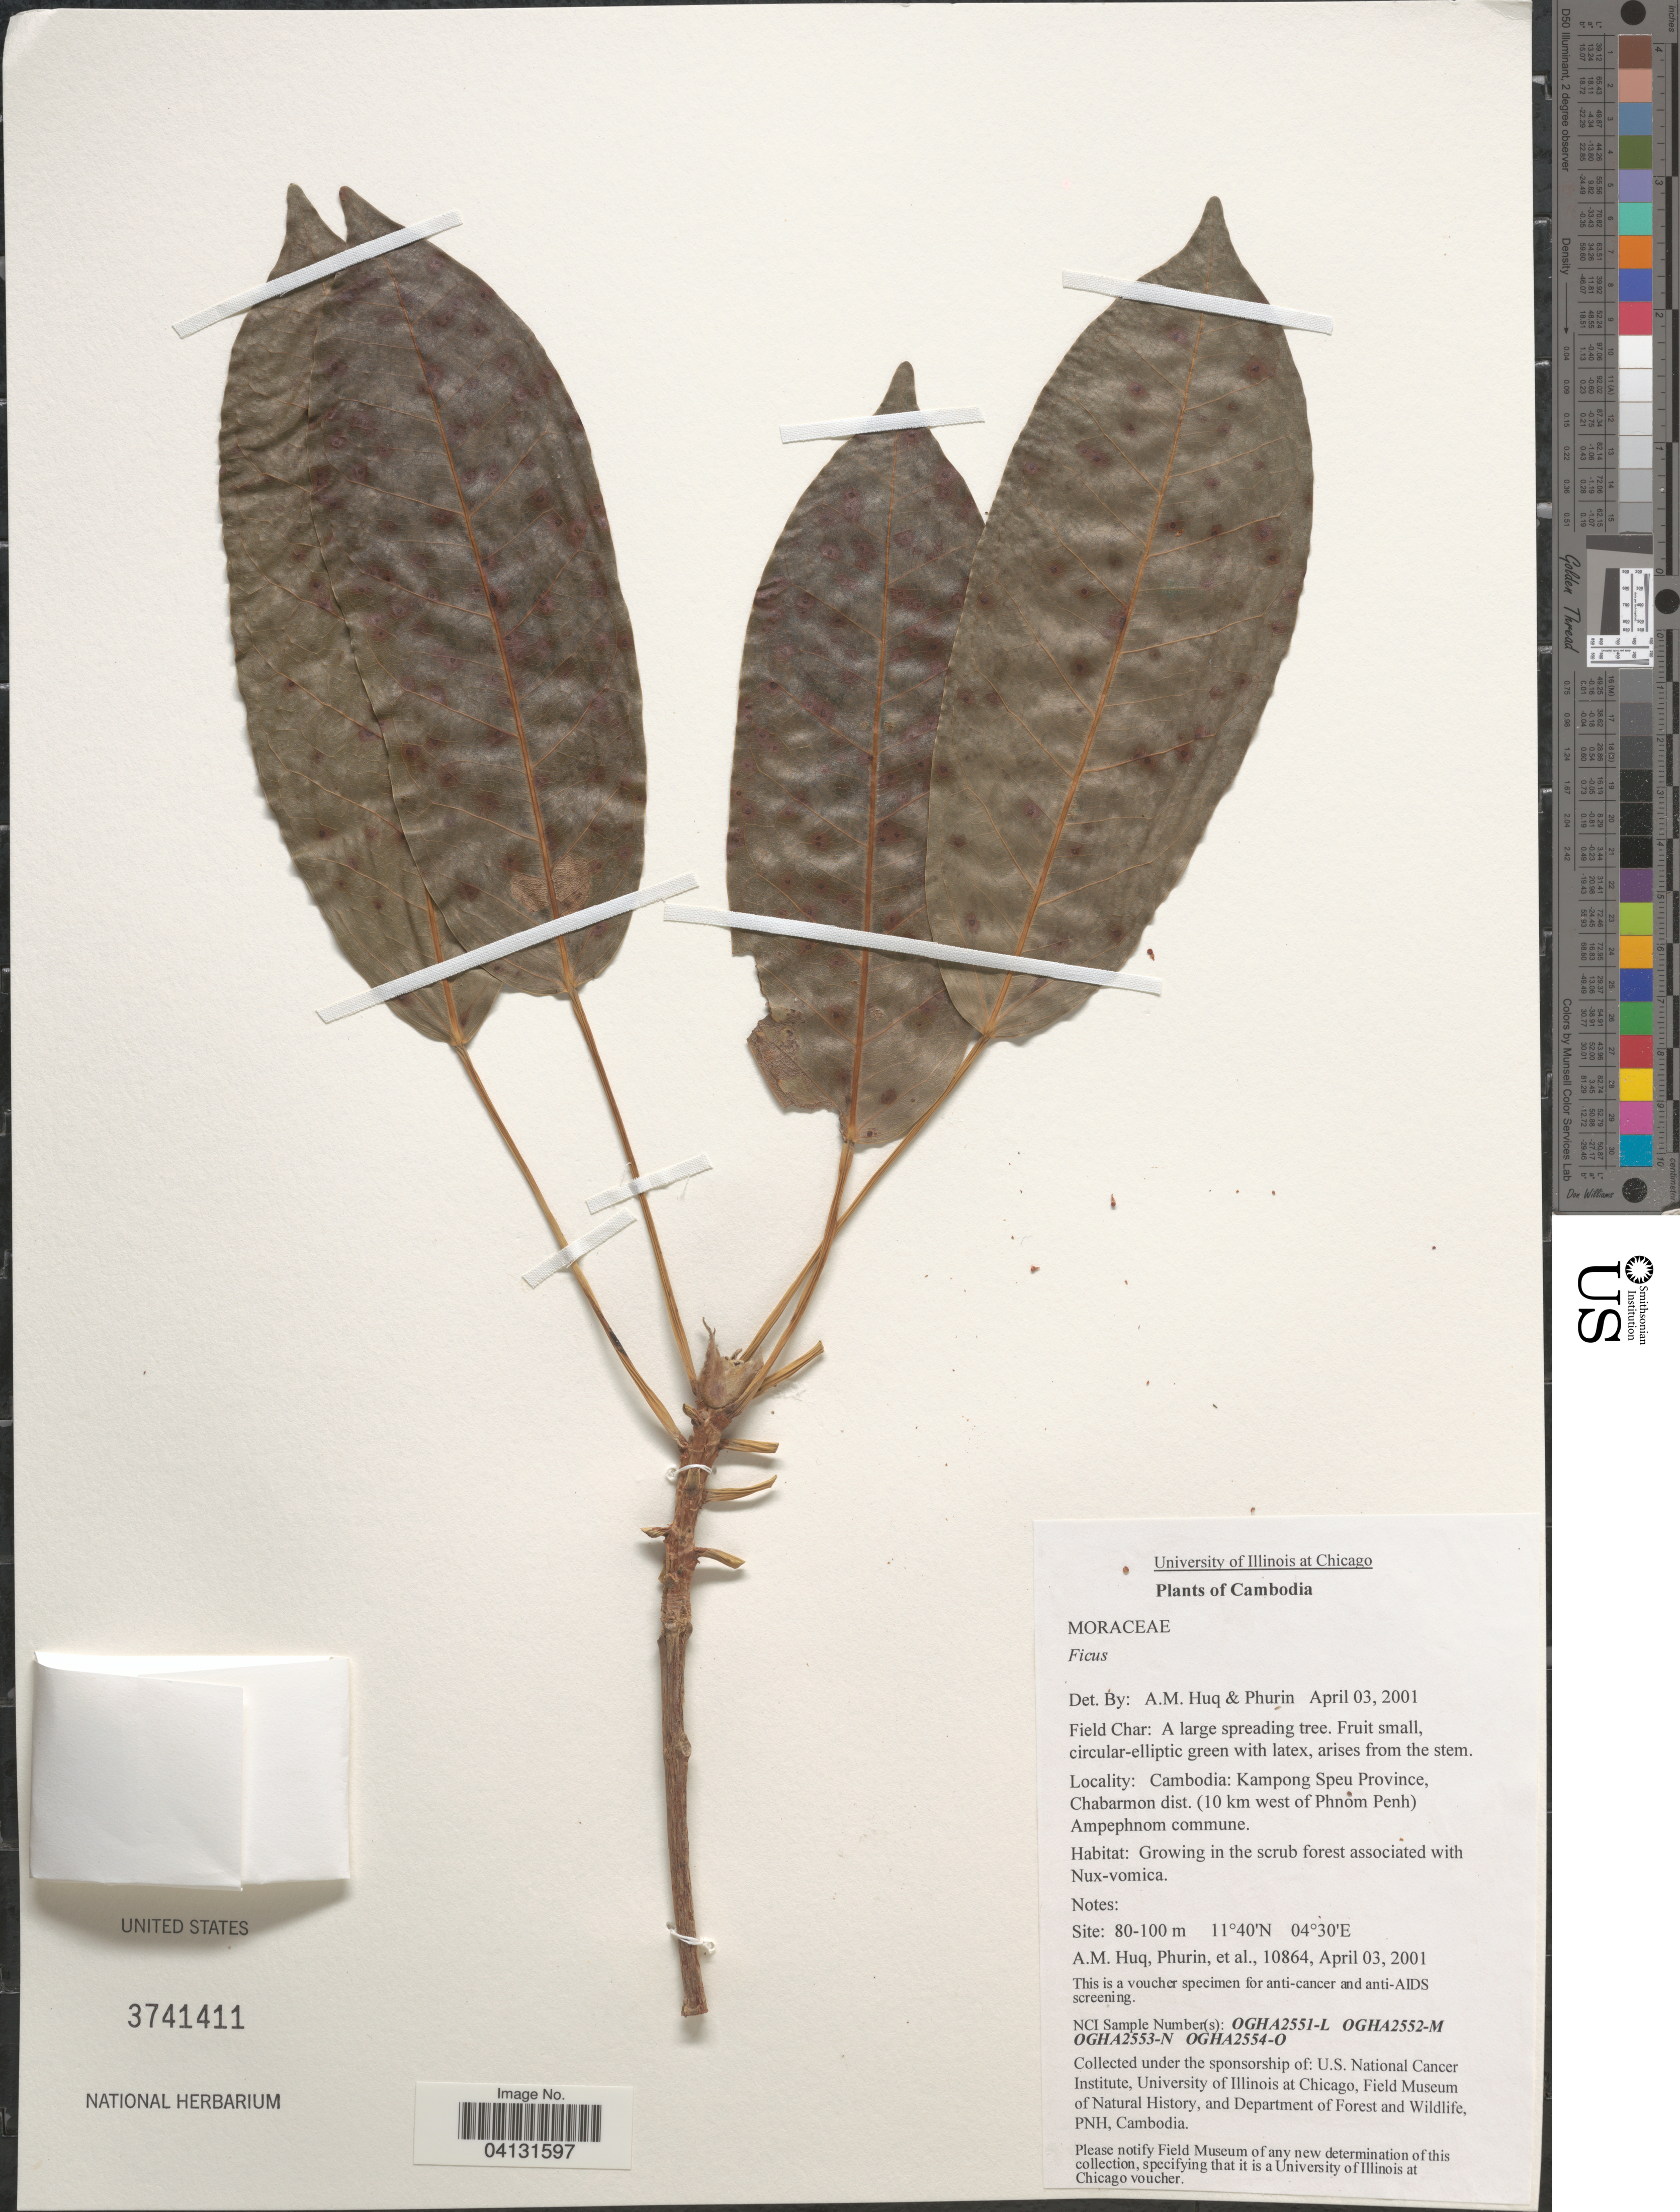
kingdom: Plantae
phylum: Tracheophyta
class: Magnoliopsida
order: Rosales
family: Moraceae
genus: Ficus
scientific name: Ficus sp.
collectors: A. M. Huq, -. Phurin & et al.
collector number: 10864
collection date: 2001-04-03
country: Cambodia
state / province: Kampong Speu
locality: Chabarmon dist. (10 km west of Phnom Penh) Ampephnom commune.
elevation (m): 80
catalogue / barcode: US 3741411